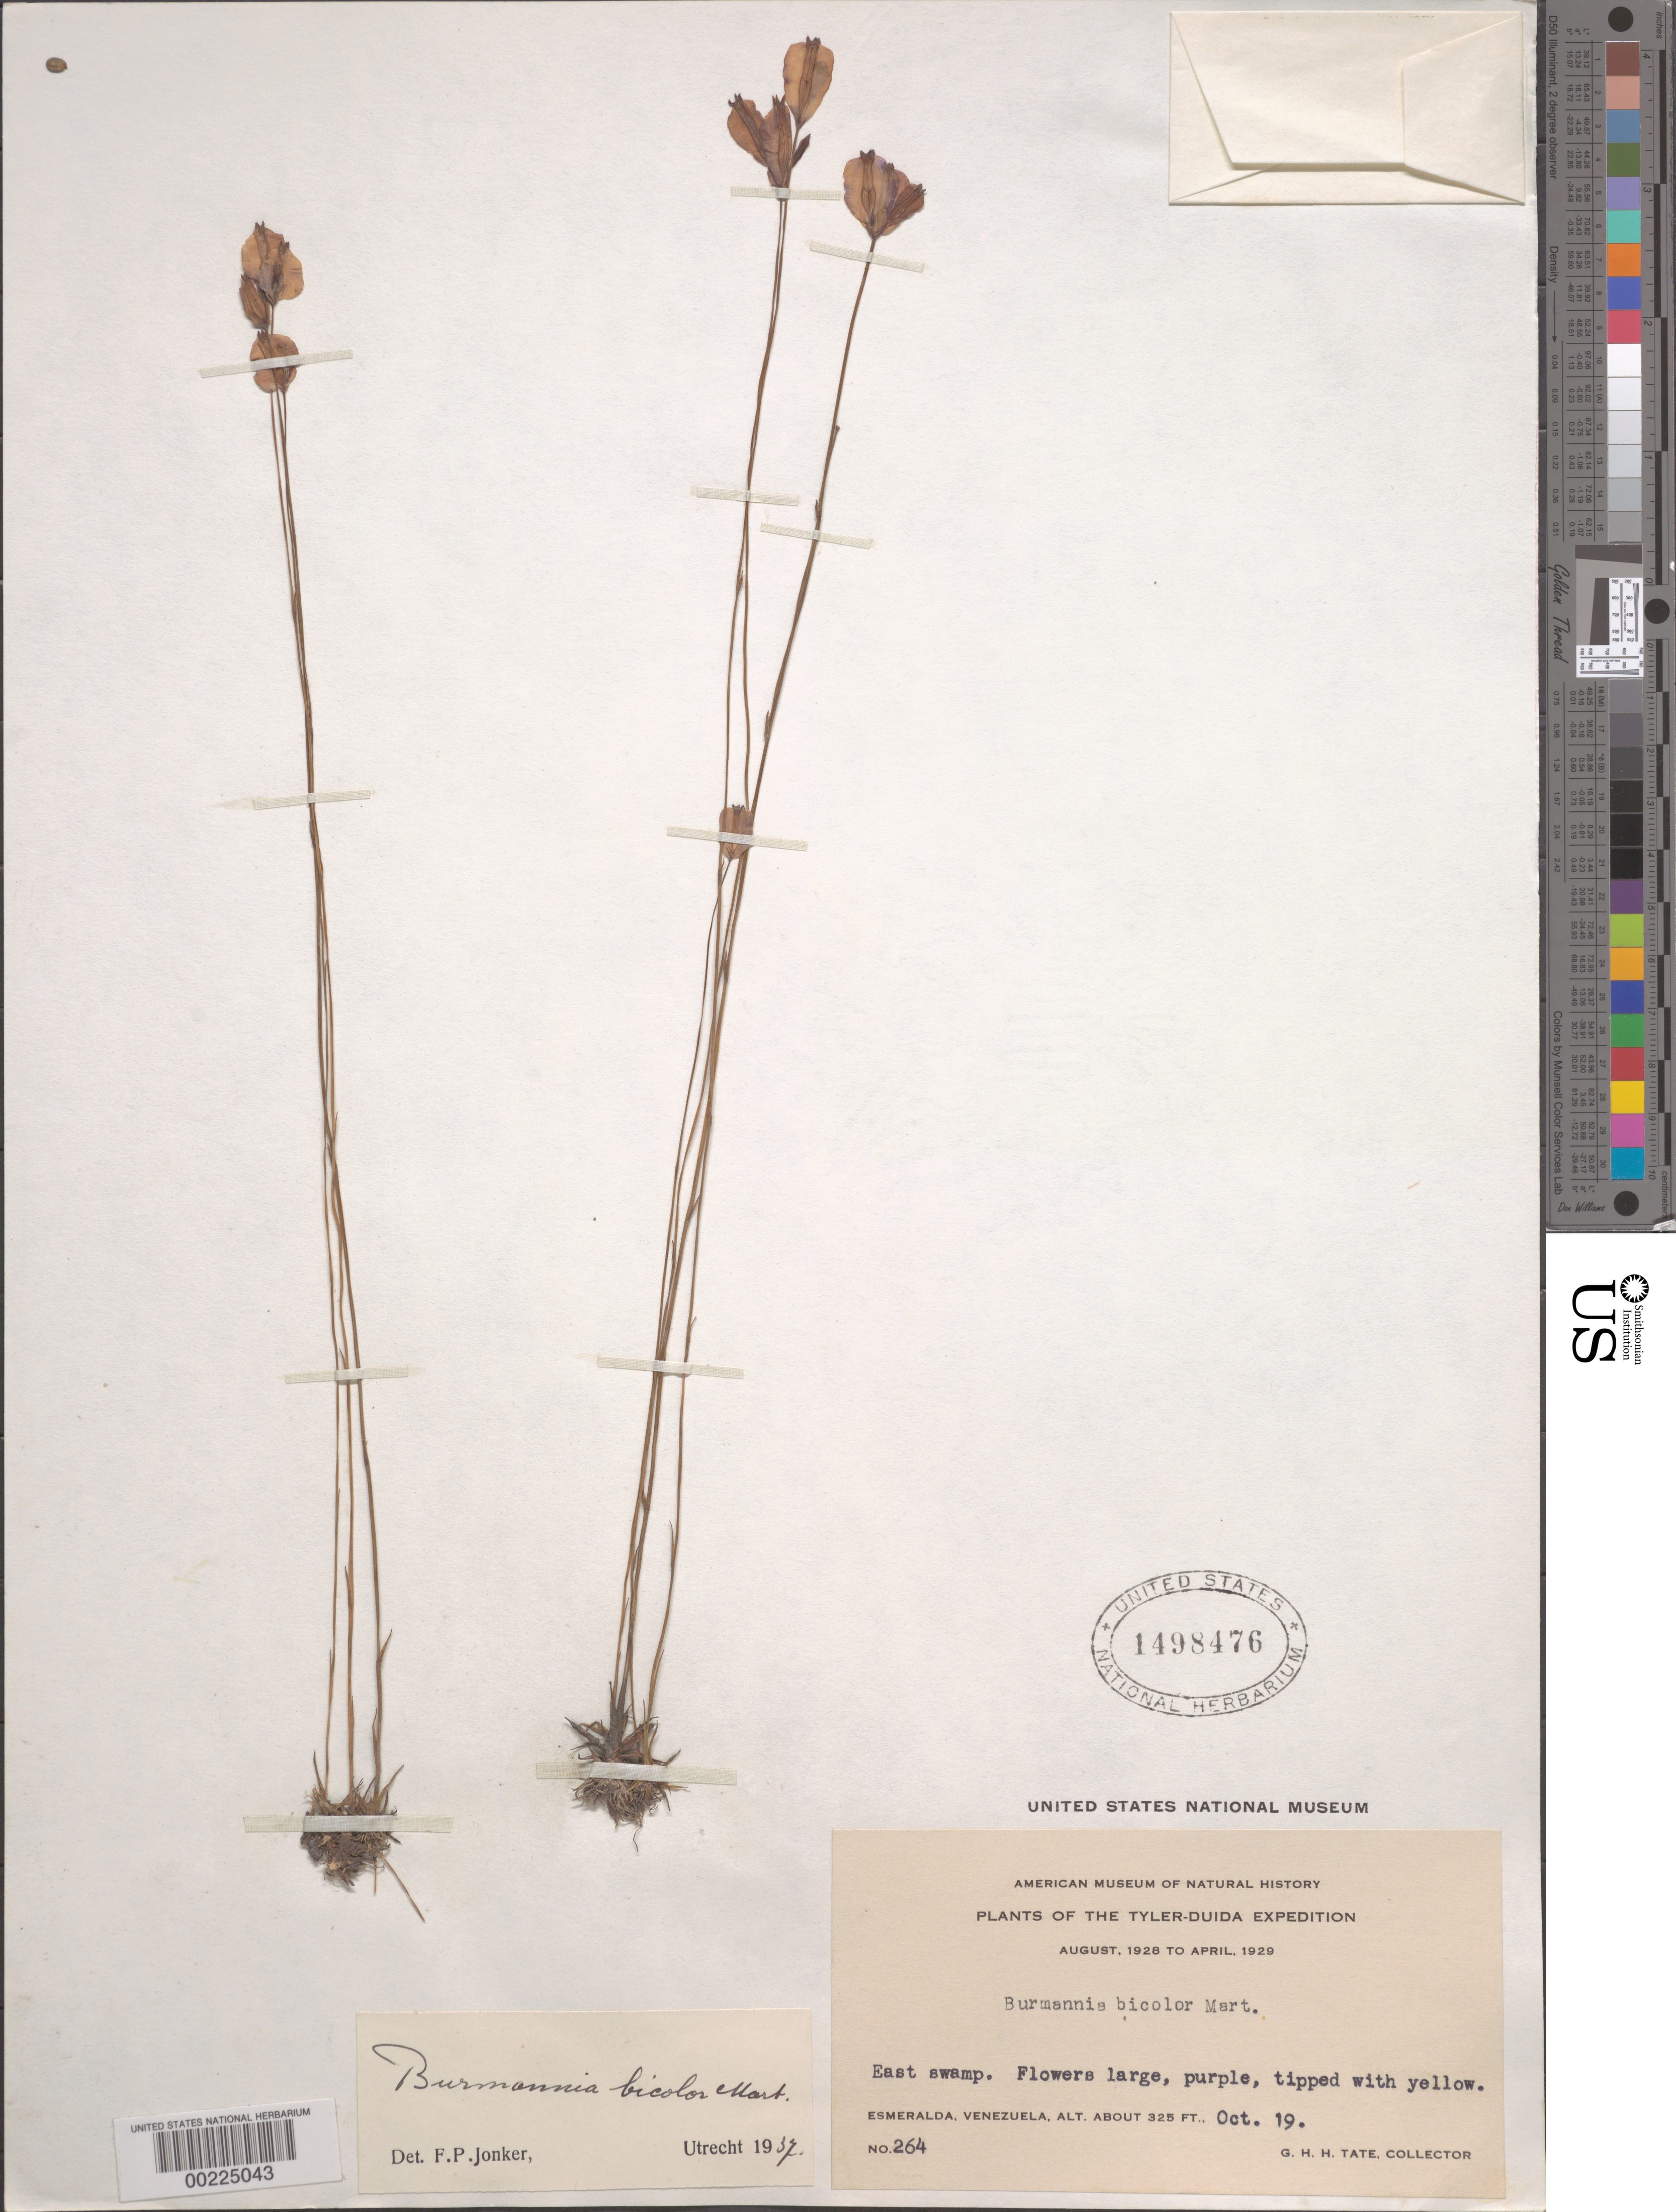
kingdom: Plantae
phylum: Tracheophyta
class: Liliopsida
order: Dioscoreales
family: Burmanniaceae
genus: Burmannia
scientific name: Burmannia bicolor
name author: Mart.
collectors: G. Tate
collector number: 264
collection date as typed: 19 Oct 1928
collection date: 1928-10-19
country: Venezuela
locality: Esmeralda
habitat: Swamp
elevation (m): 99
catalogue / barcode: US 1498476